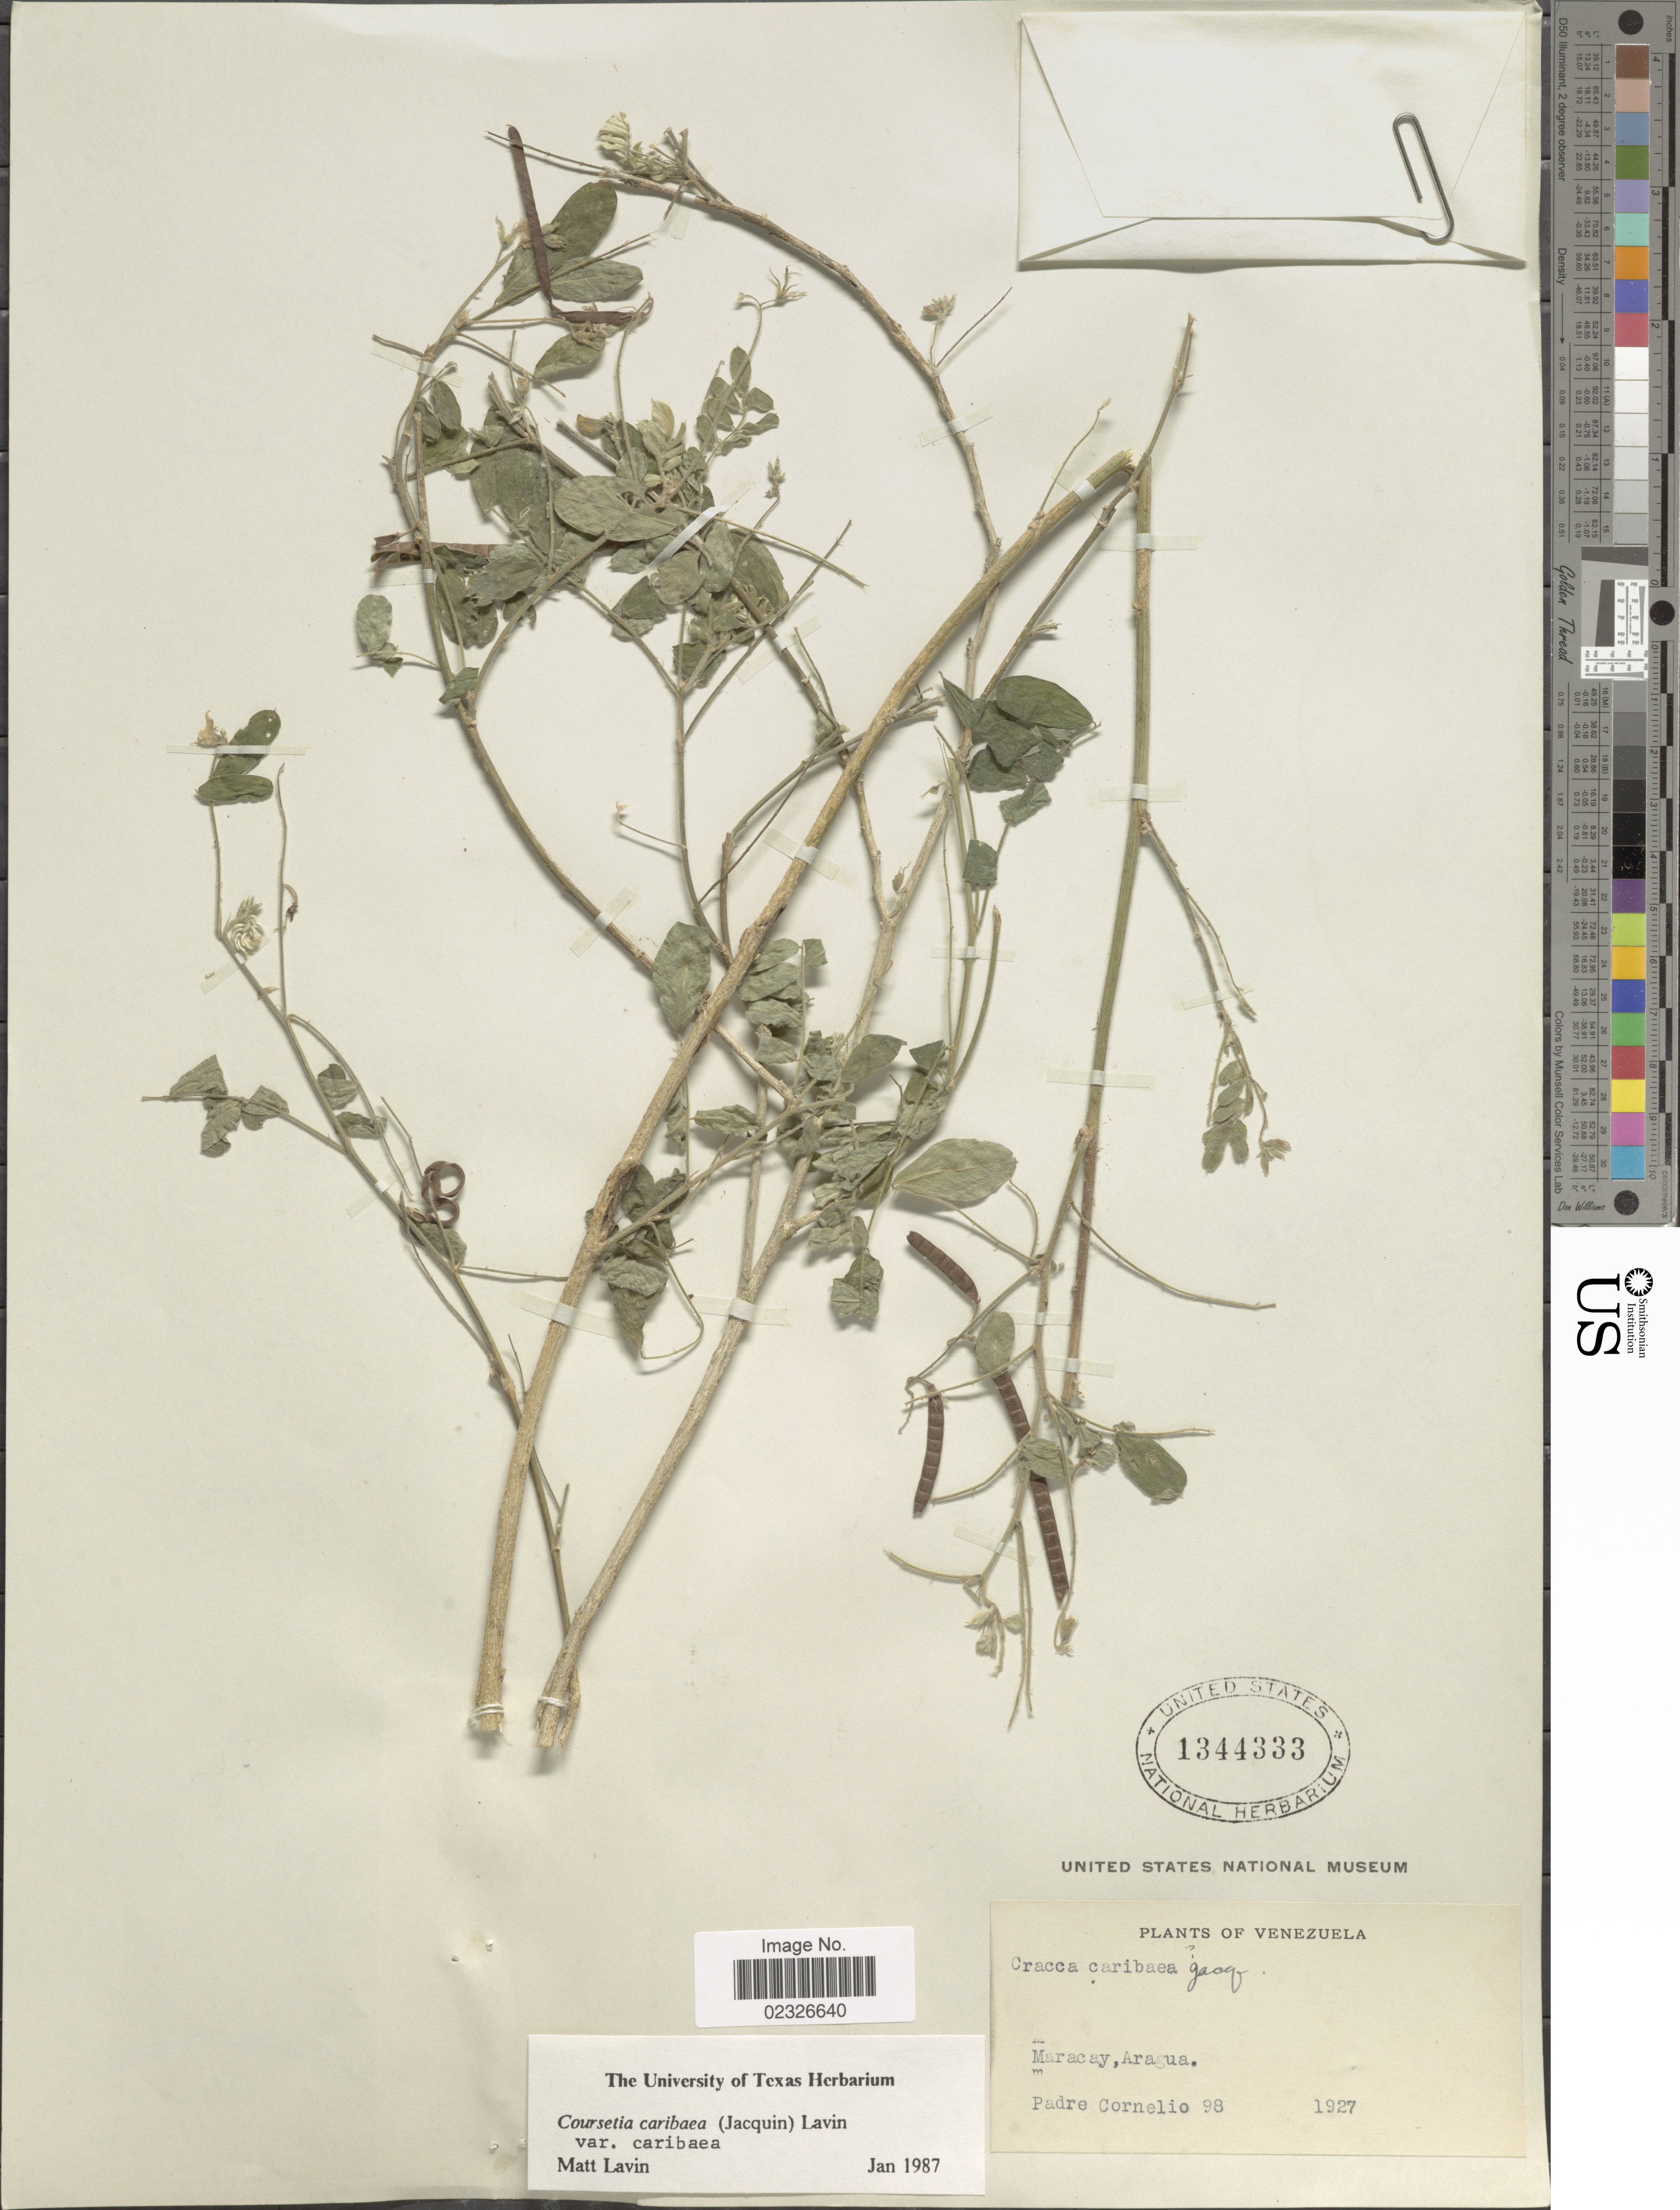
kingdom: Plantae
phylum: Tracheophyta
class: Magnoliopsida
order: Fabales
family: Fabaceae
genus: Coursetia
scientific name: Coursetia caribaea var. caribaea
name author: (Jacq.) Lavin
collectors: P. Cornelio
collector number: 98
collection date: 1927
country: Venezuela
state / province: Aragua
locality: Maracay, Aragua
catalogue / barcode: US 1344333